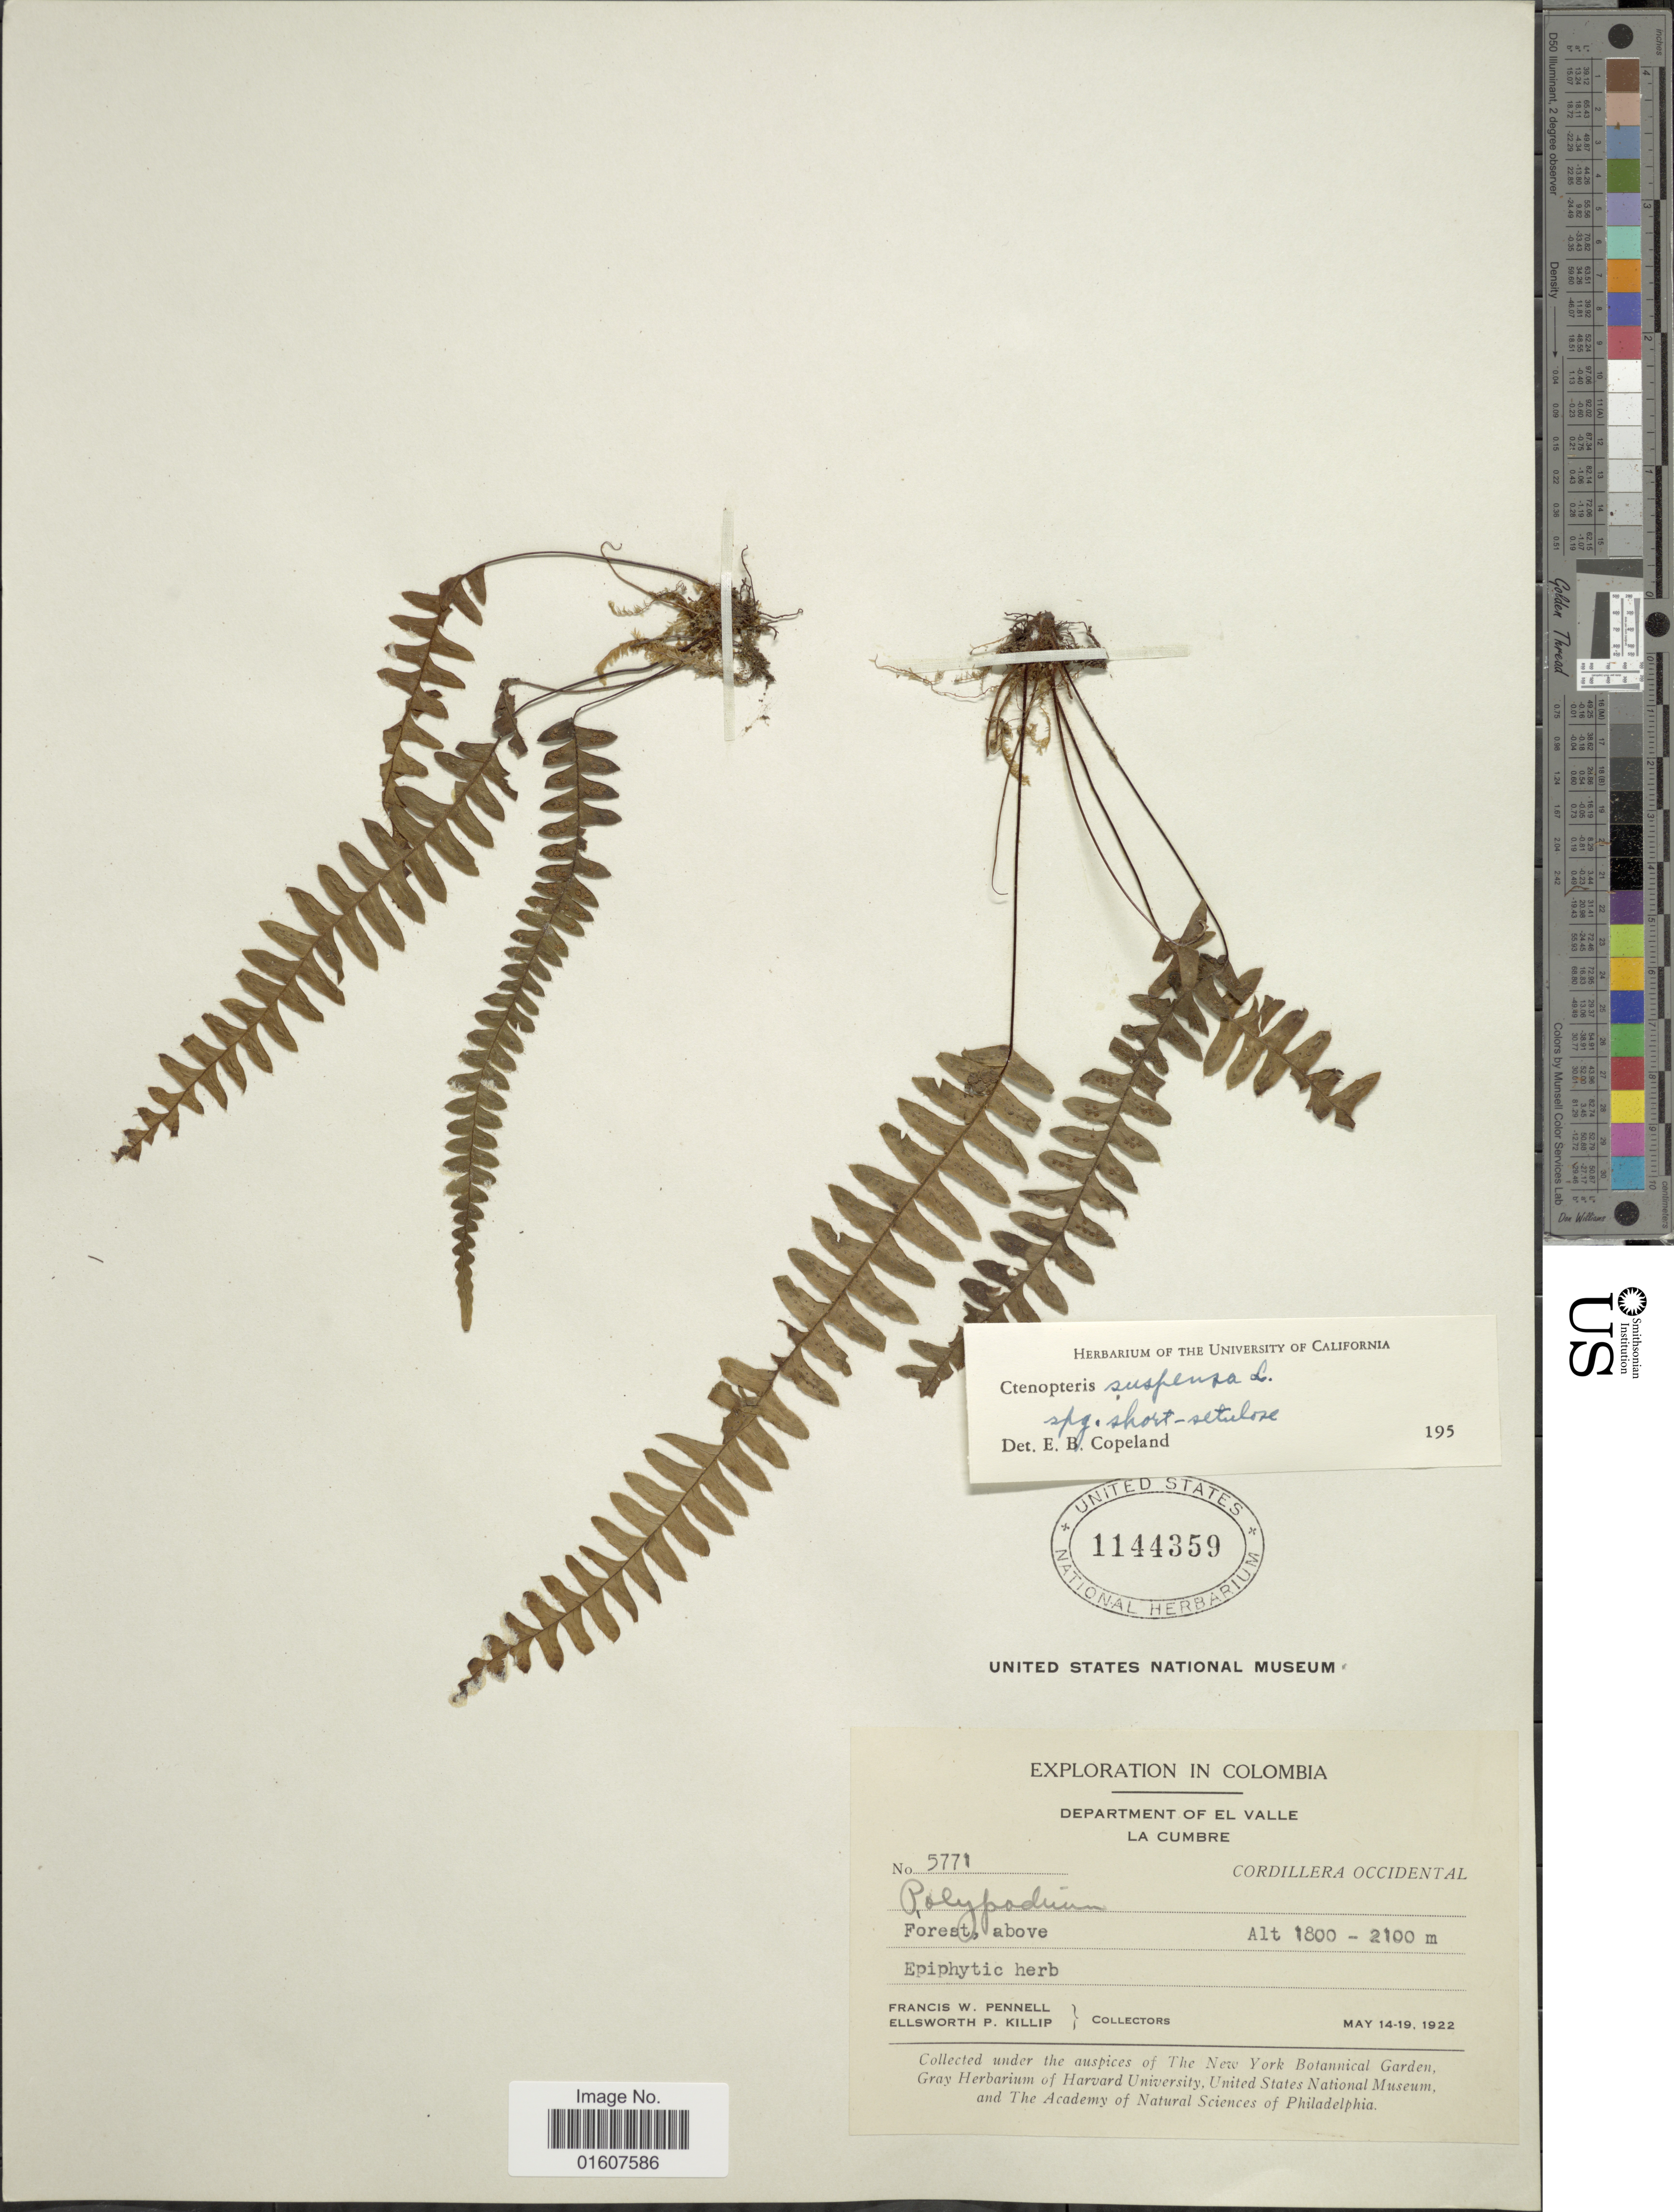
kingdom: Plantae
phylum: Tracheophyta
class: Polypodiopsida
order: Polypodiales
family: Polypodiaceae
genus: Terpsichore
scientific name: Terpsichore asplenifolia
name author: (L.) A.R. Sm.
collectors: F. W. Pennell & E. P. Killip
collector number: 5771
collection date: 1922-05-14/1922-05-19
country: Colombia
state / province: Valle del Cauca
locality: Department of El Valle, La Cumbre, Cordillera Occidental, Forest, above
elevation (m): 1800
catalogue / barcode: US 1144359